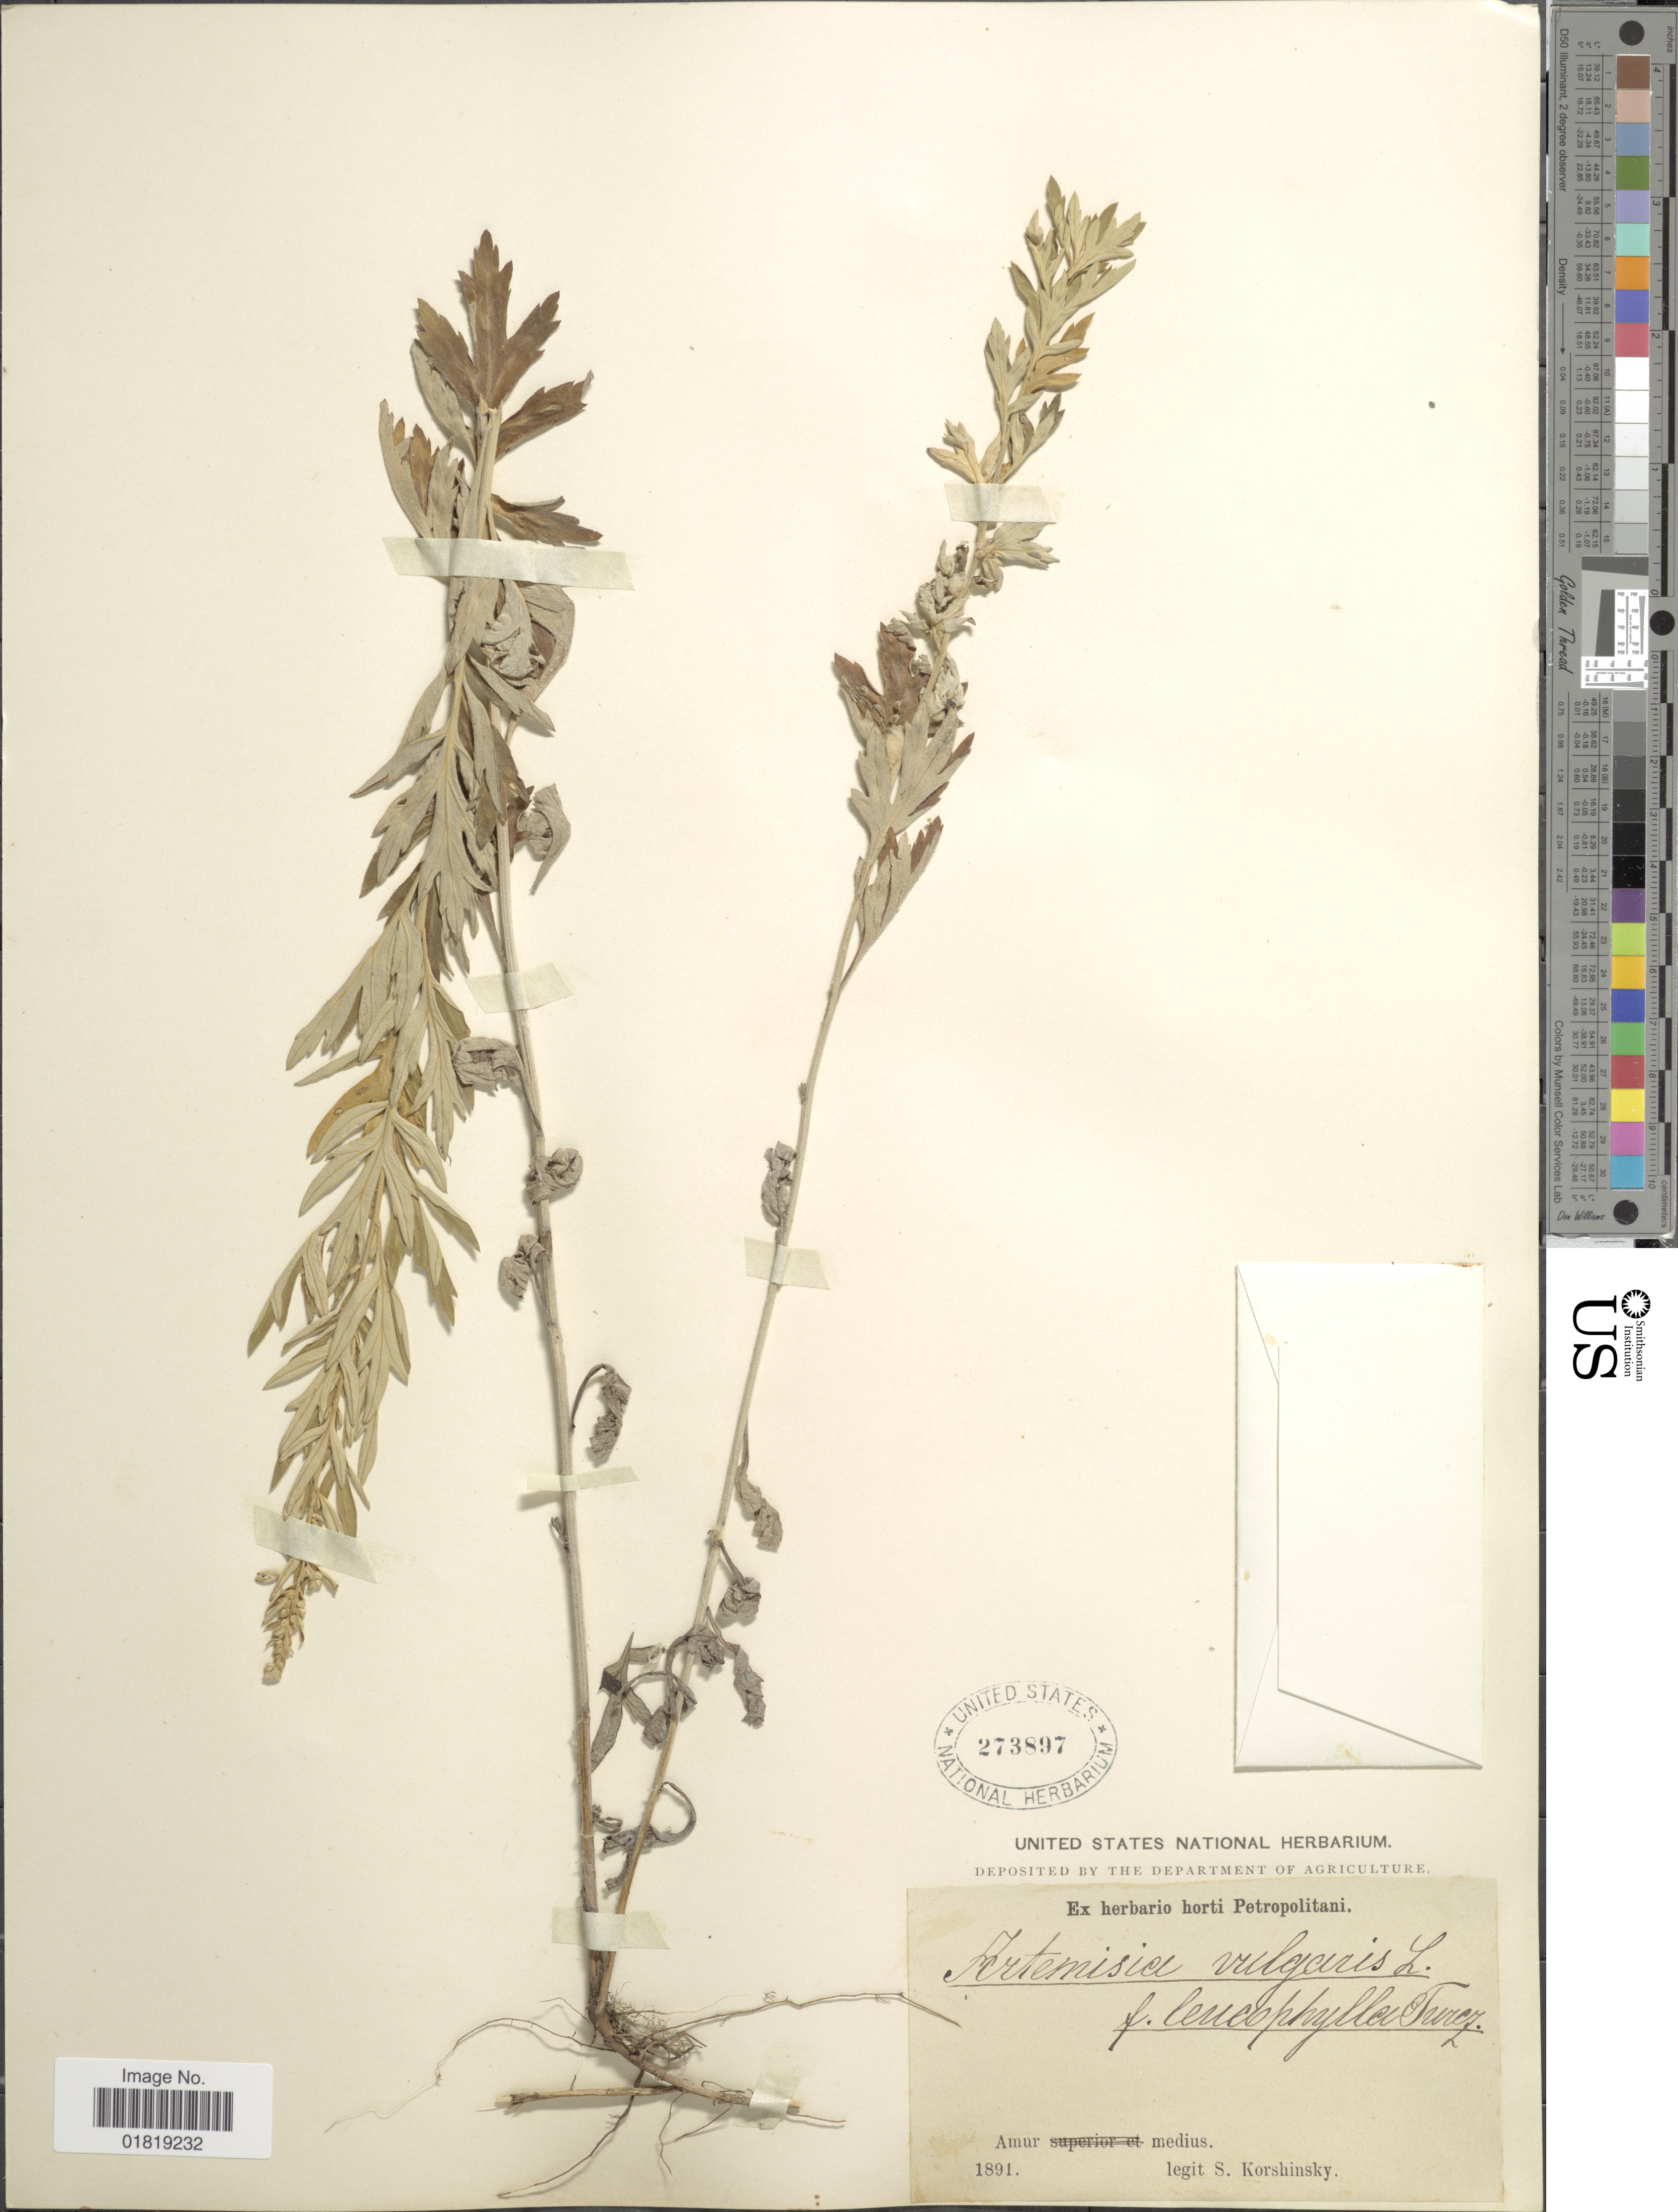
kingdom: Plantae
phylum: Tracheophyta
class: Magnoliopsida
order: Asterales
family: Asteraceae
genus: Artemisia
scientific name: Artemisia vulgaris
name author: L.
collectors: S. I. Korshinsky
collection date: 1891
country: Russian Federation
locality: Amur medius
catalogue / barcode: US 273897